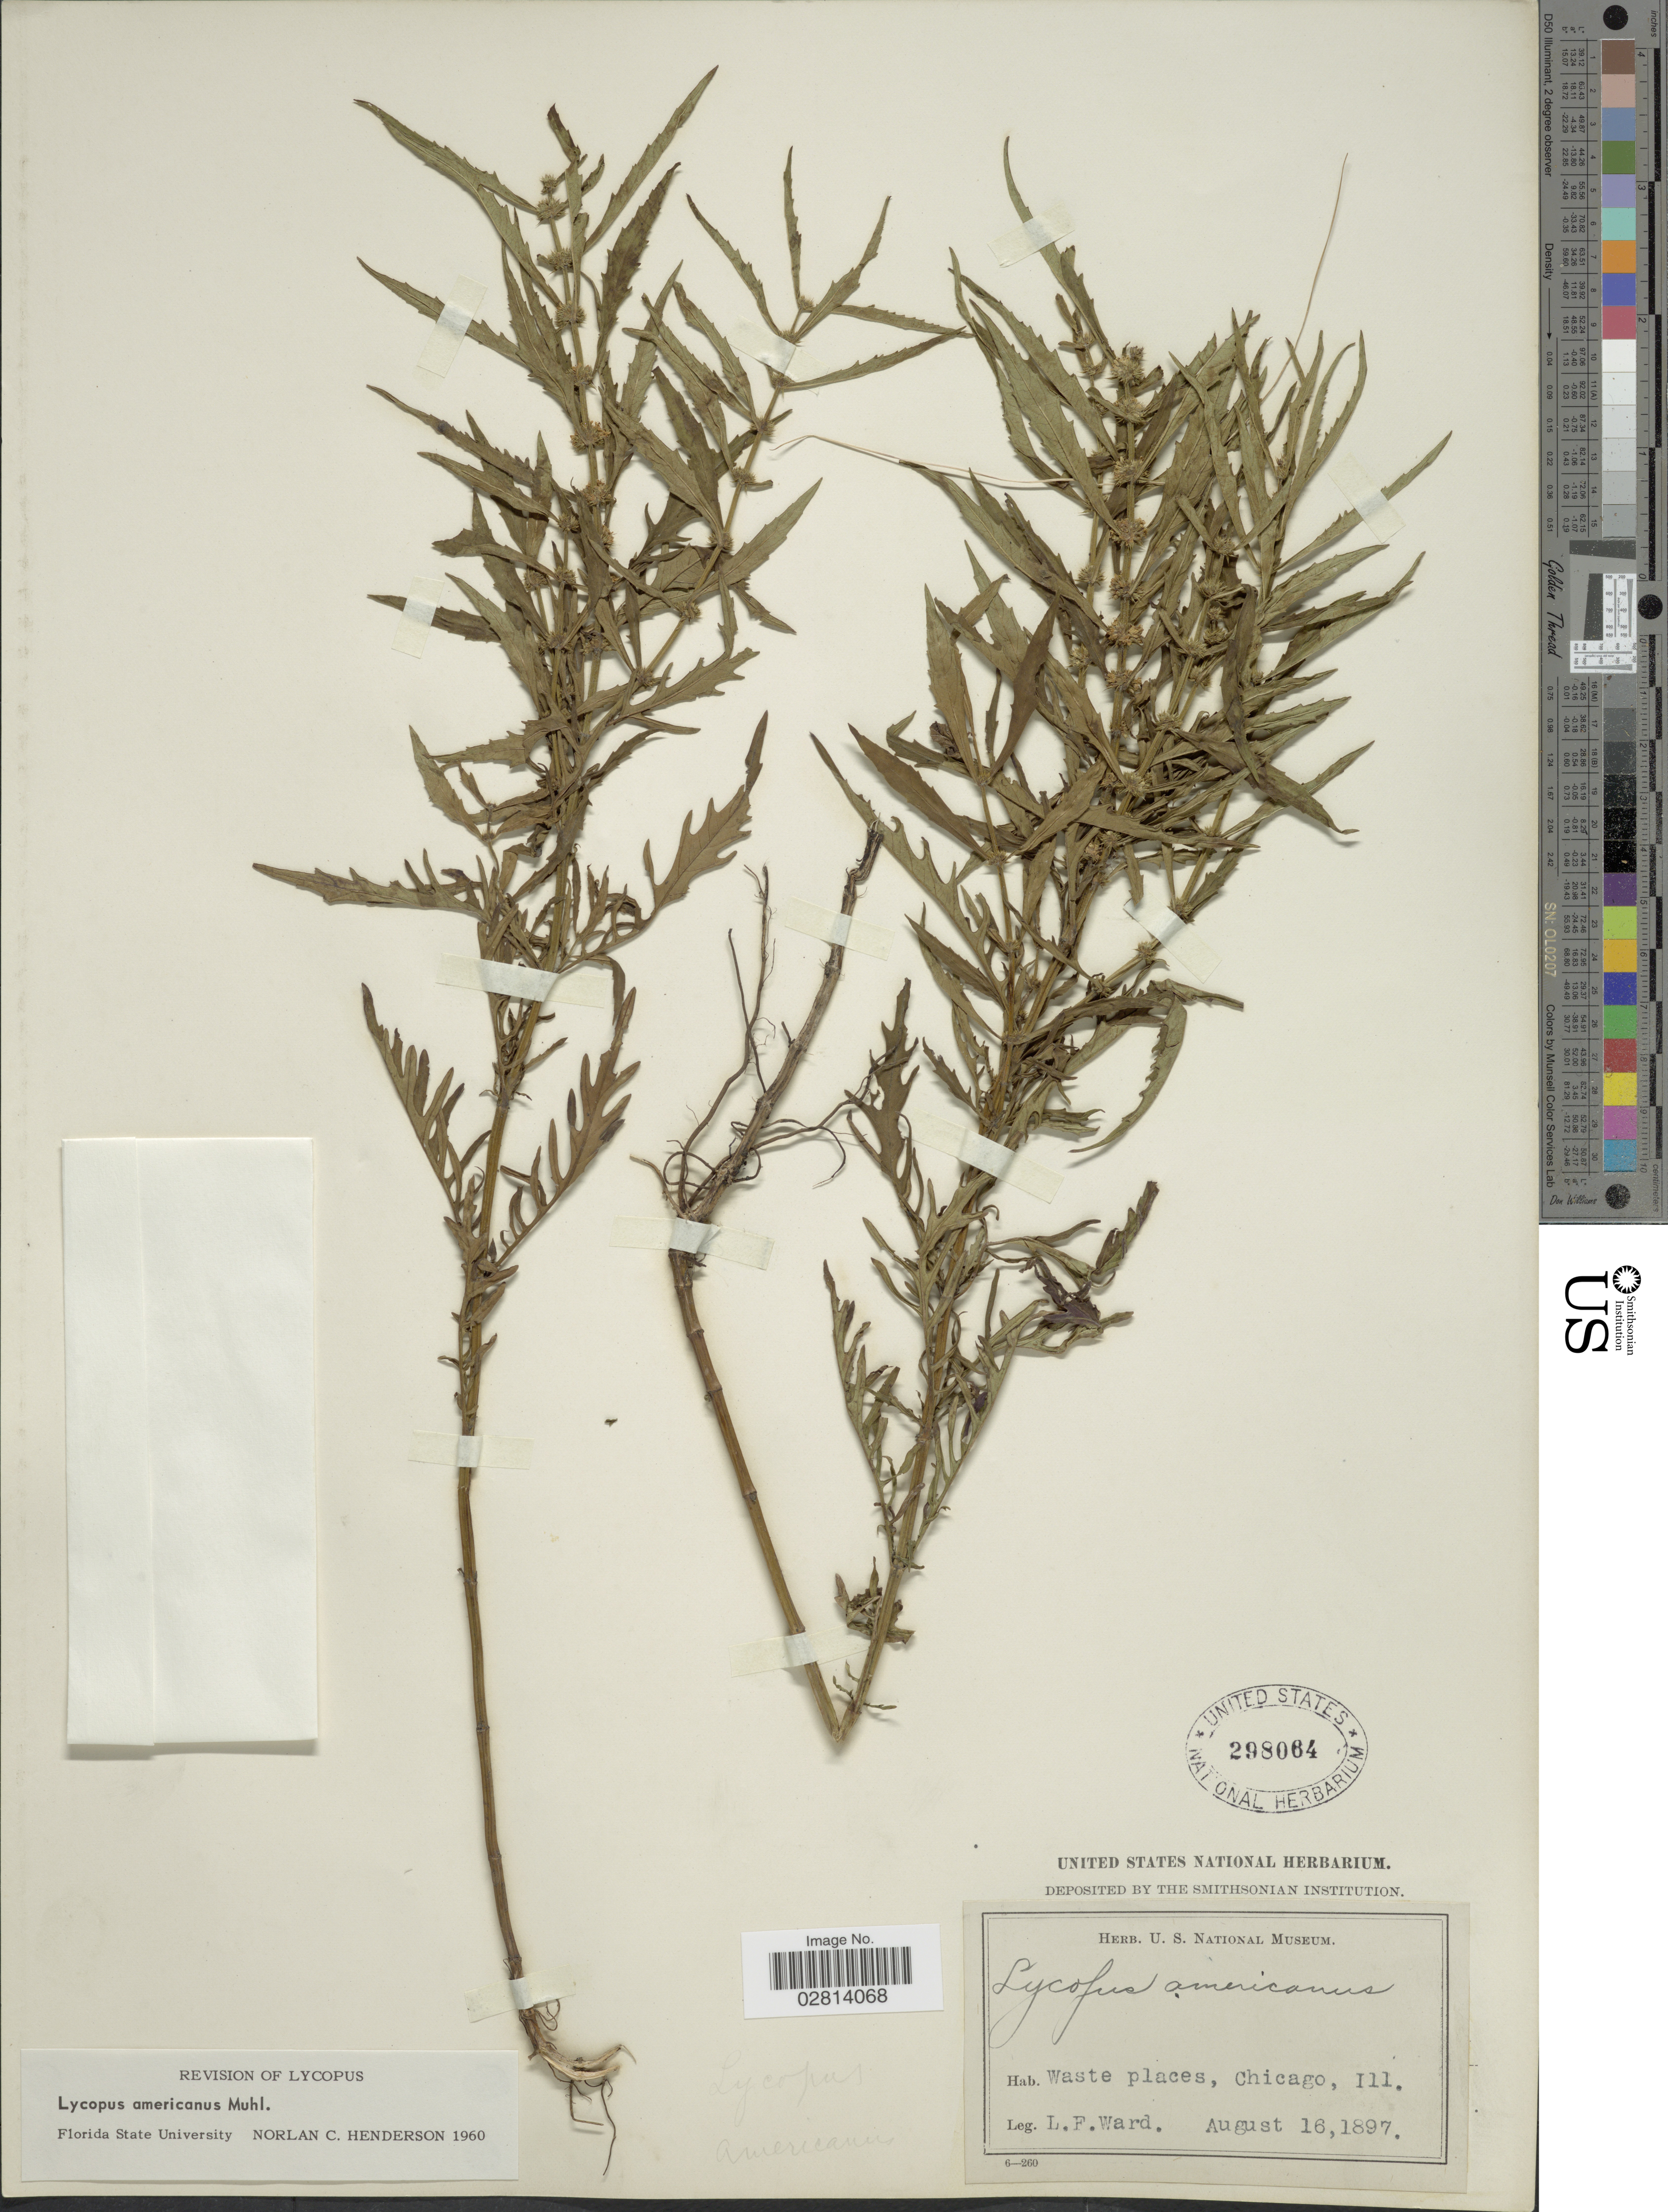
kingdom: Plantae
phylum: Tracheophyta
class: Magnoliopsida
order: Lamiales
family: Lamiaceae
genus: Lycopus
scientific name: Lycopus americanus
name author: Muhl. ex W.P.C. Barton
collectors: L. Ward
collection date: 1897-08-16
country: United States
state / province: Illinois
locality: Waste places, Chicago, Ill.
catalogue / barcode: US 298064